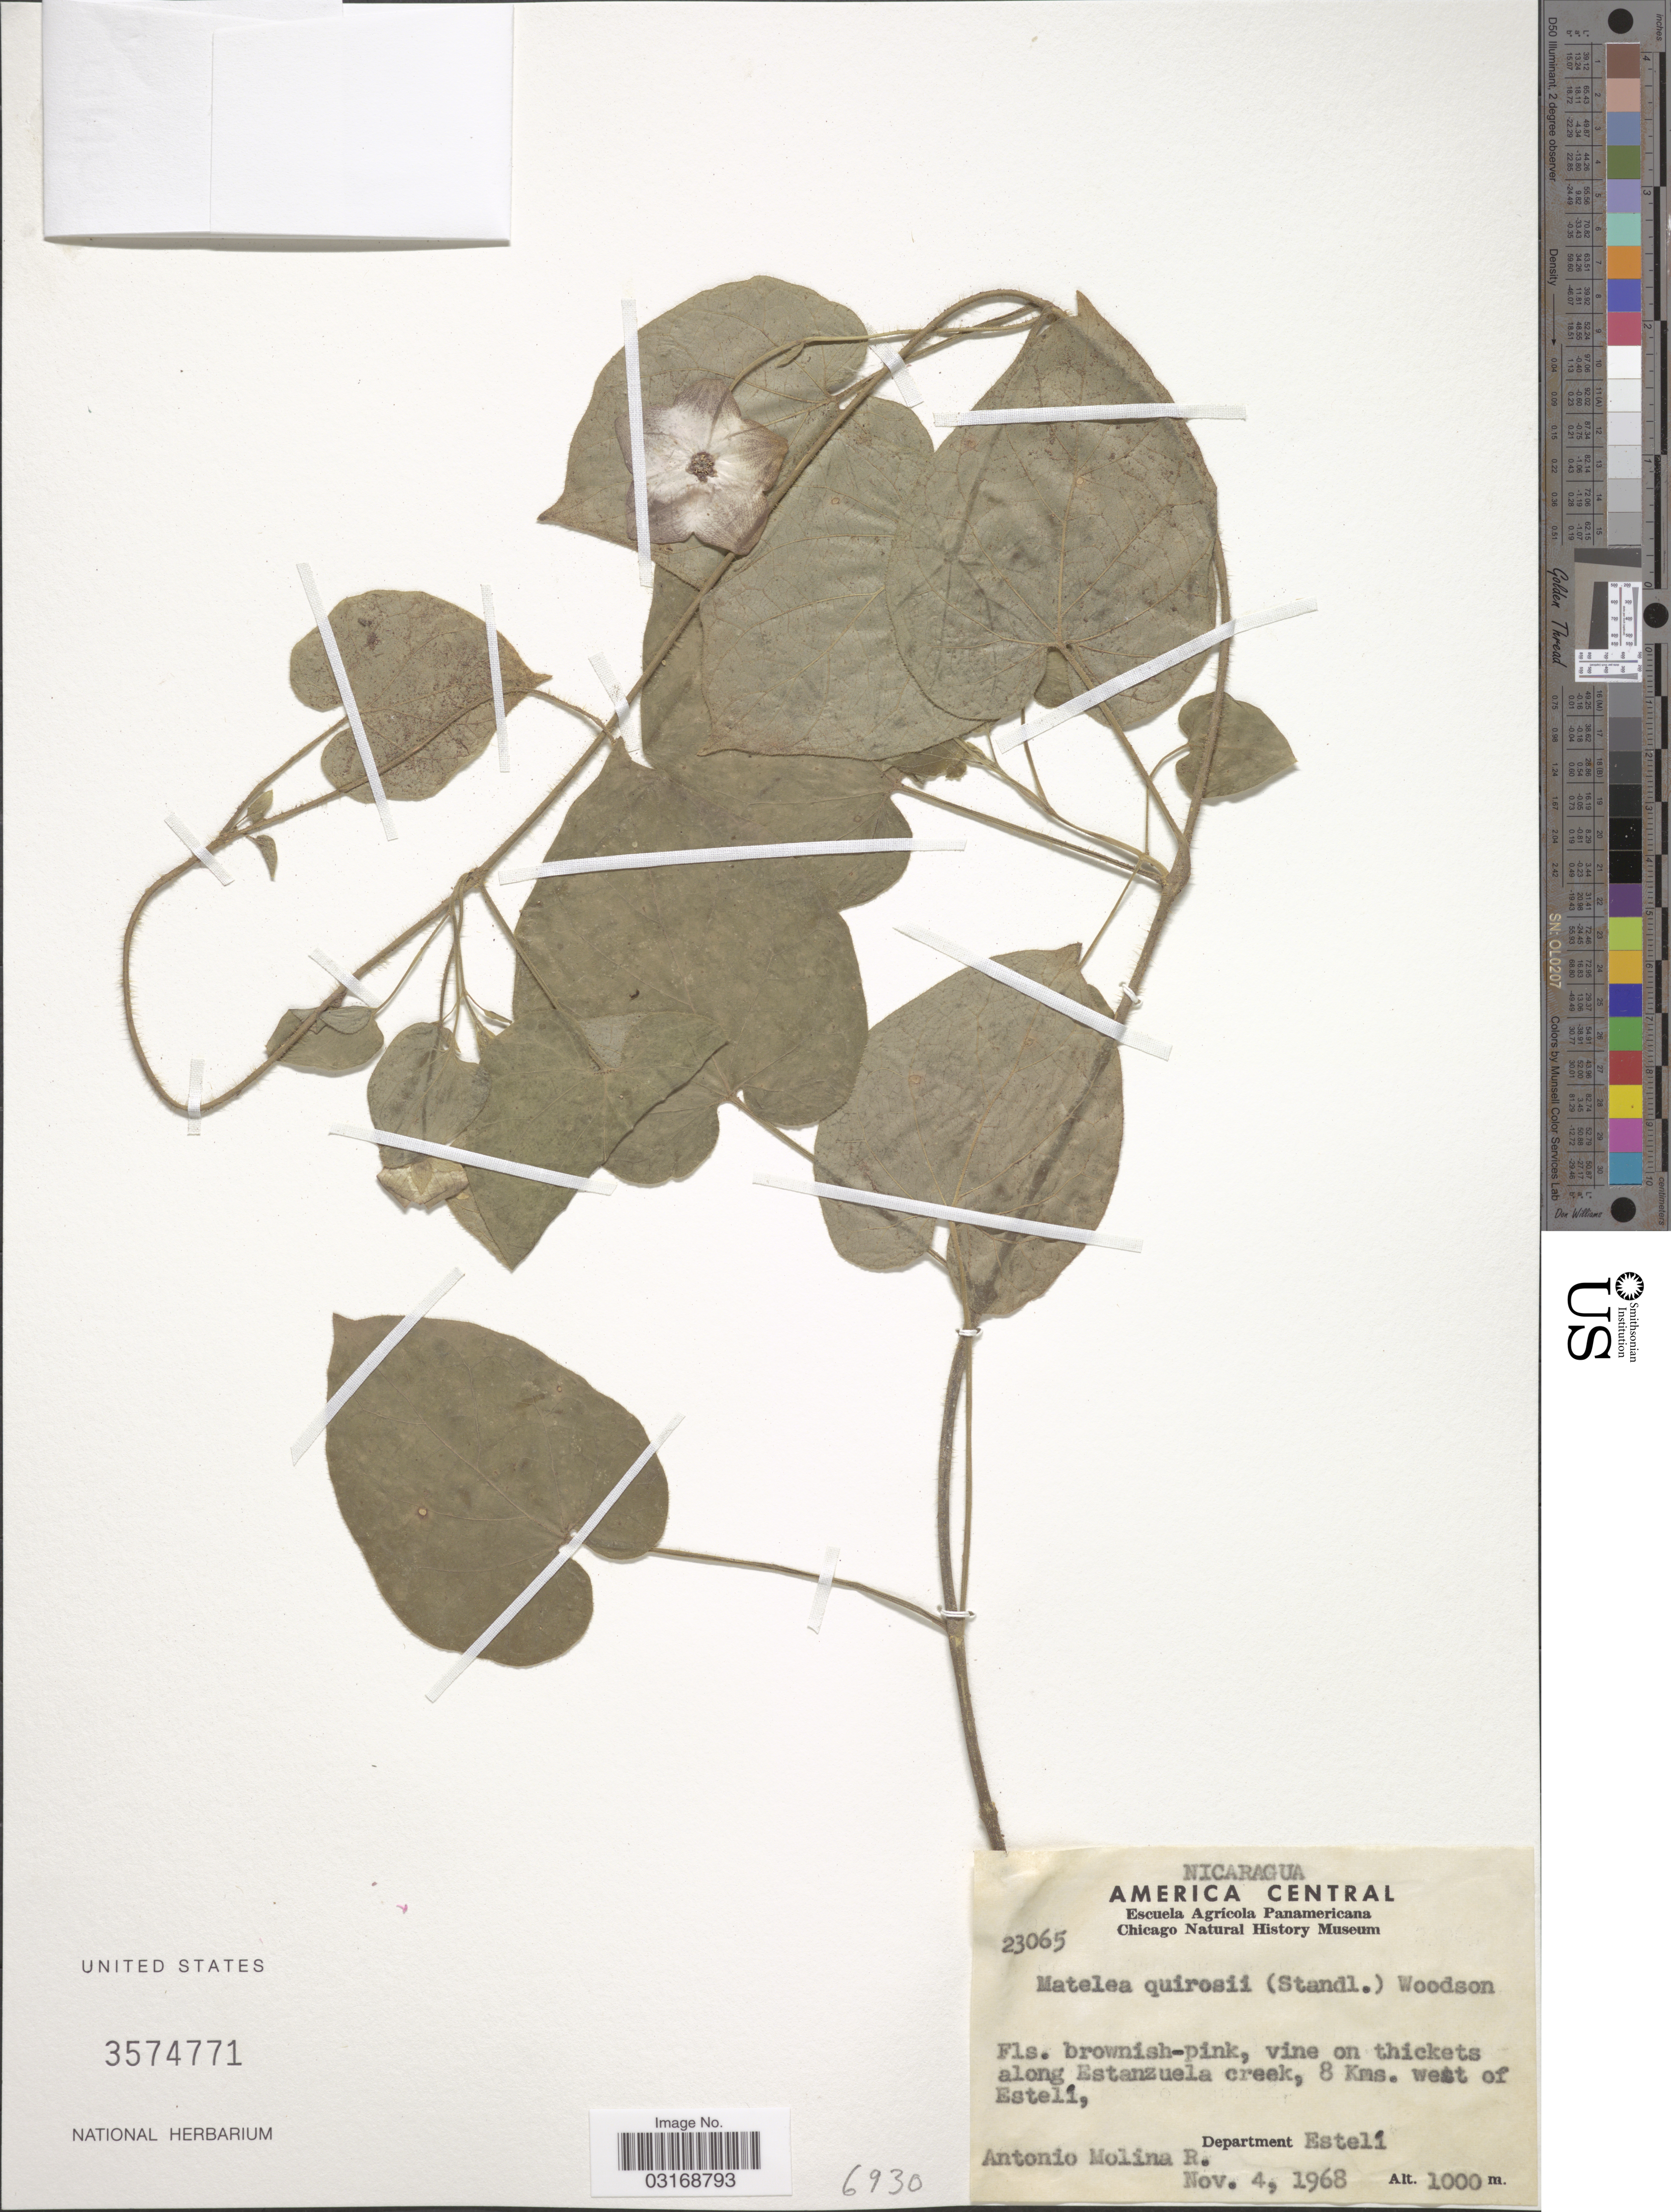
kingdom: Plantae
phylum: Tracheophyta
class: Magnoliopsida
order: Gentianales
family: Apocynaceae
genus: Matelea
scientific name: Matelea quirosii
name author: (Standl.) Woodson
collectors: A. Molina R.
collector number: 23065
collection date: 1968-11-04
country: Nicaragua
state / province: Esteli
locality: Vine on thickets along Estanzuela creek, 8 Kms. west of Estelí, Department Estelí.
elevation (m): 1000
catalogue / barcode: US 3574771